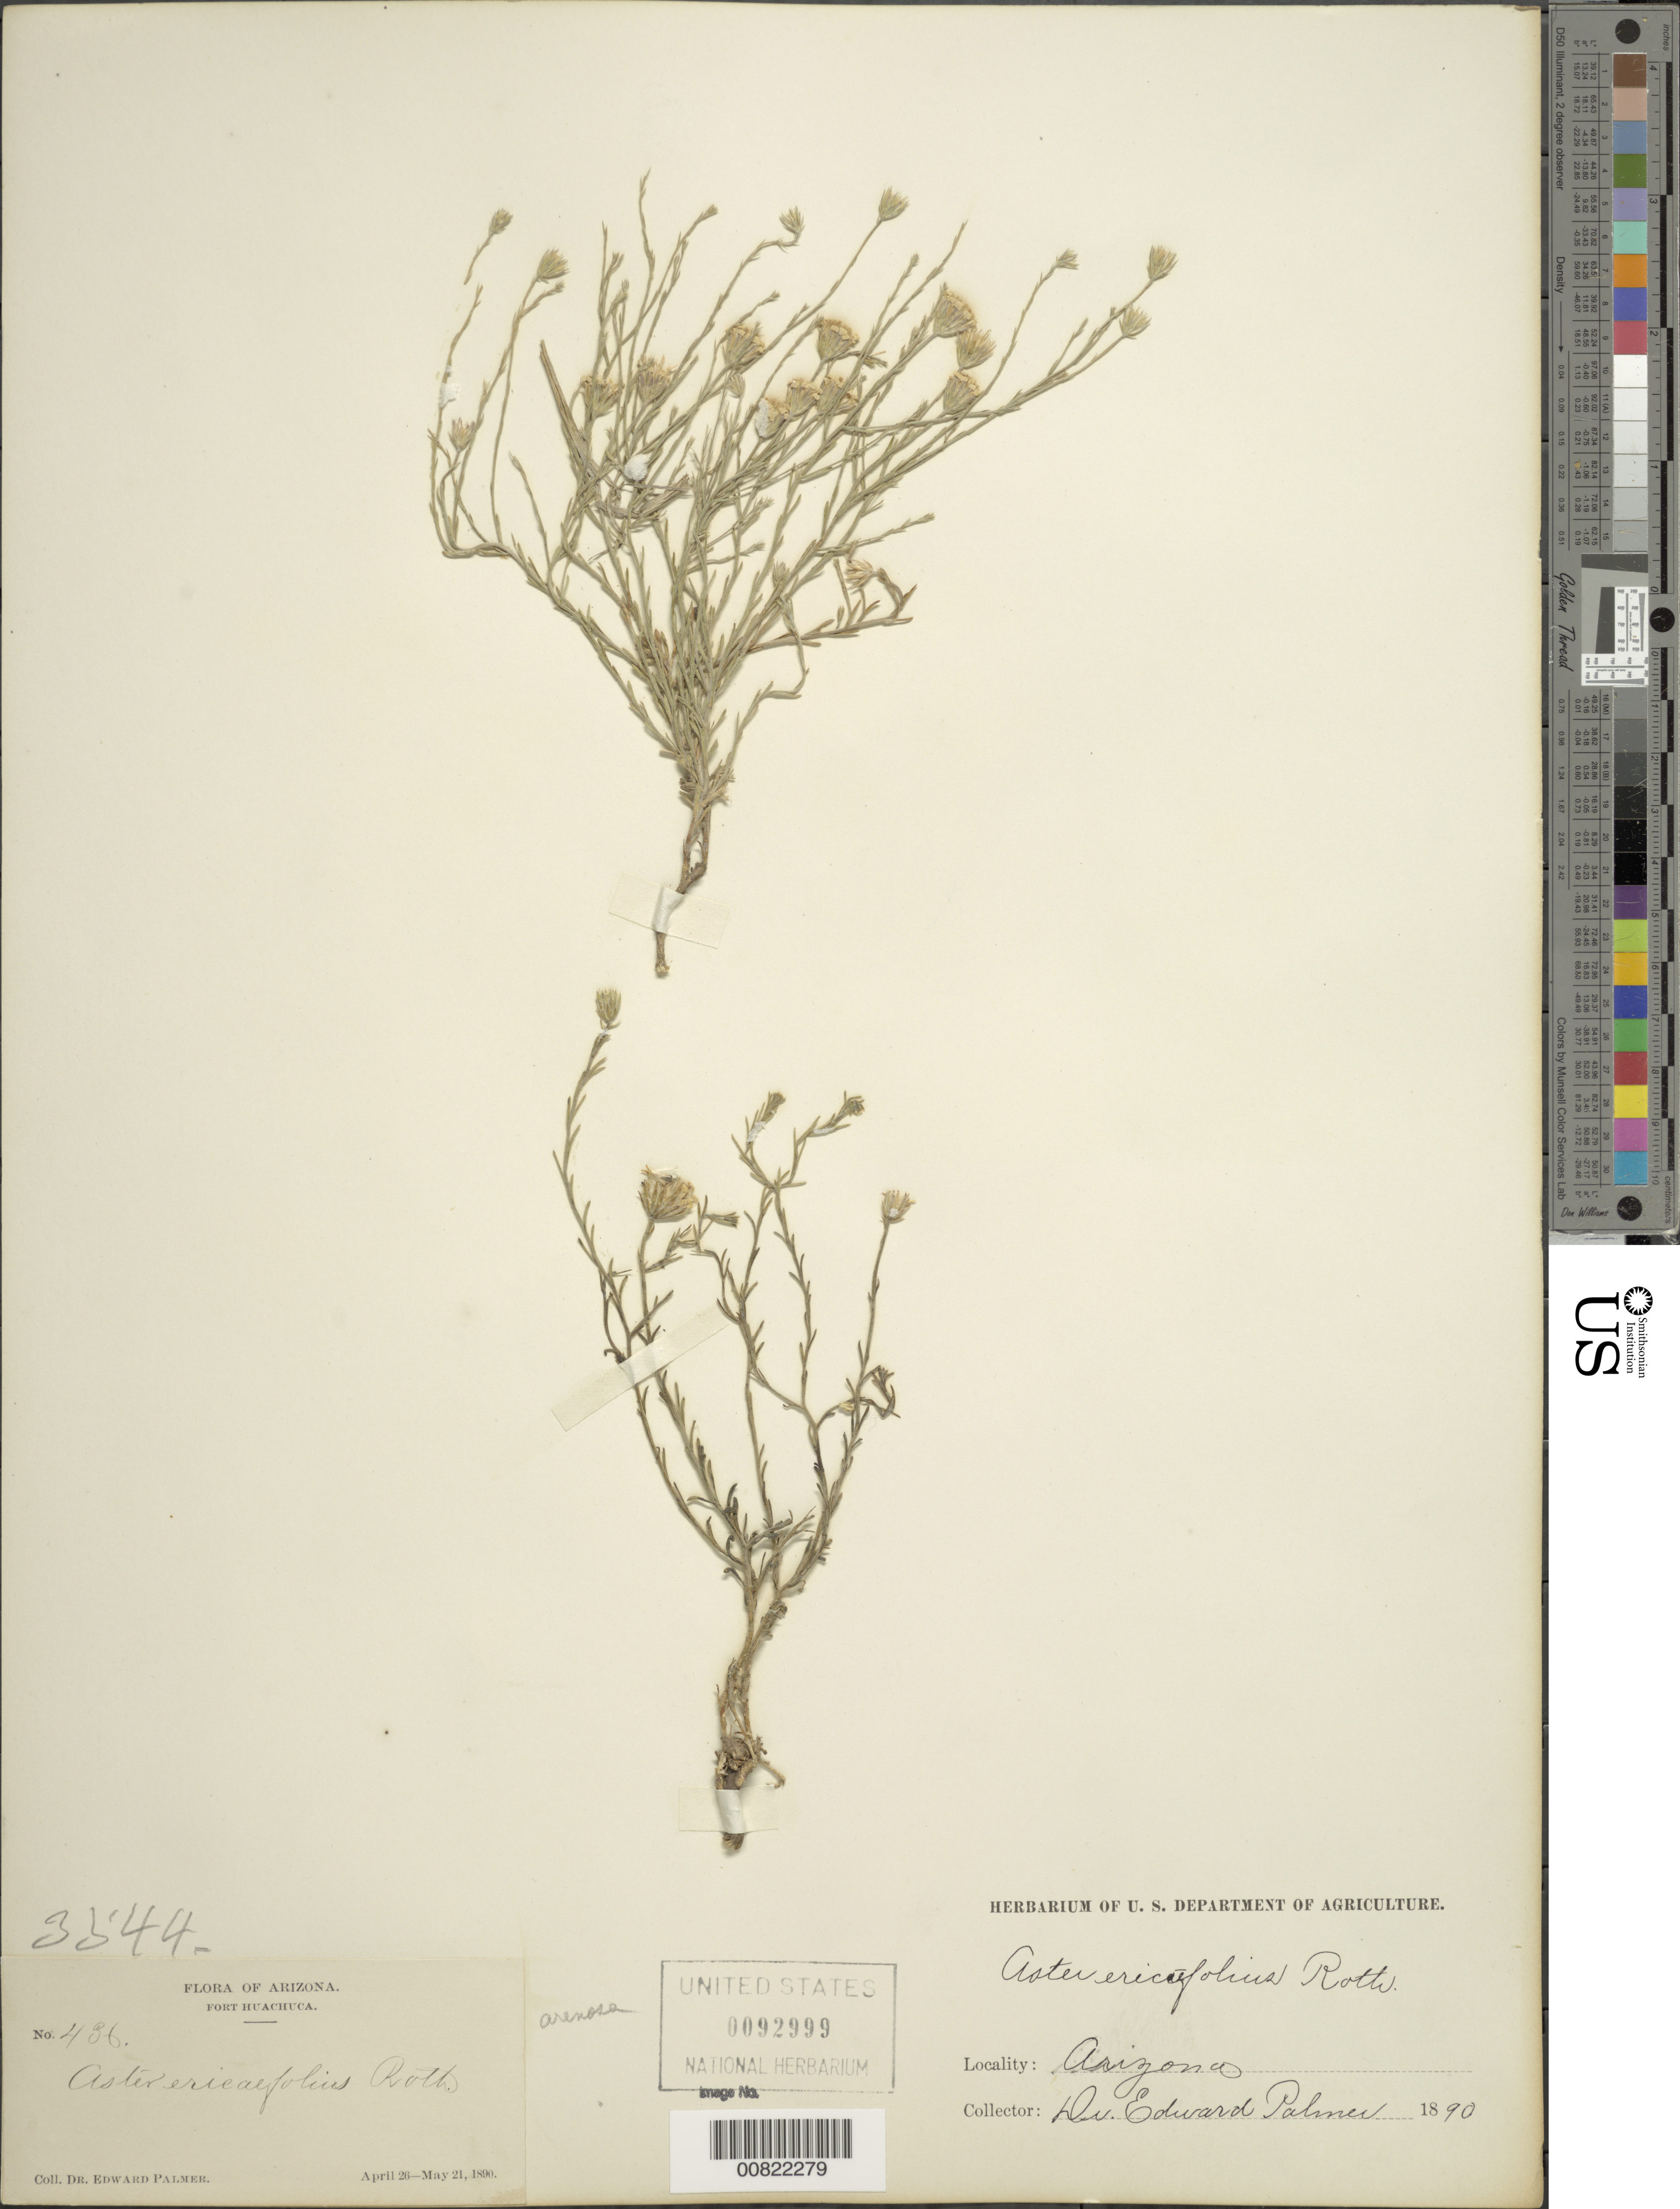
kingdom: Plantae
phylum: Tracheophyta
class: Magnoliopsida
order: Asterales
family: Asteraceae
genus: Chaetopappa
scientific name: Chaetopappa ericoides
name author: (Torr.) G.L. Nesom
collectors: E. Palmer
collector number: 436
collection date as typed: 26 Apr 1890 to 21 May 1890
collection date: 1890-04-26/1890-05-21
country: United States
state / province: Arizona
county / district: Cochise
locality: Fort Huachuca.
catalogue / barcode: US 92999